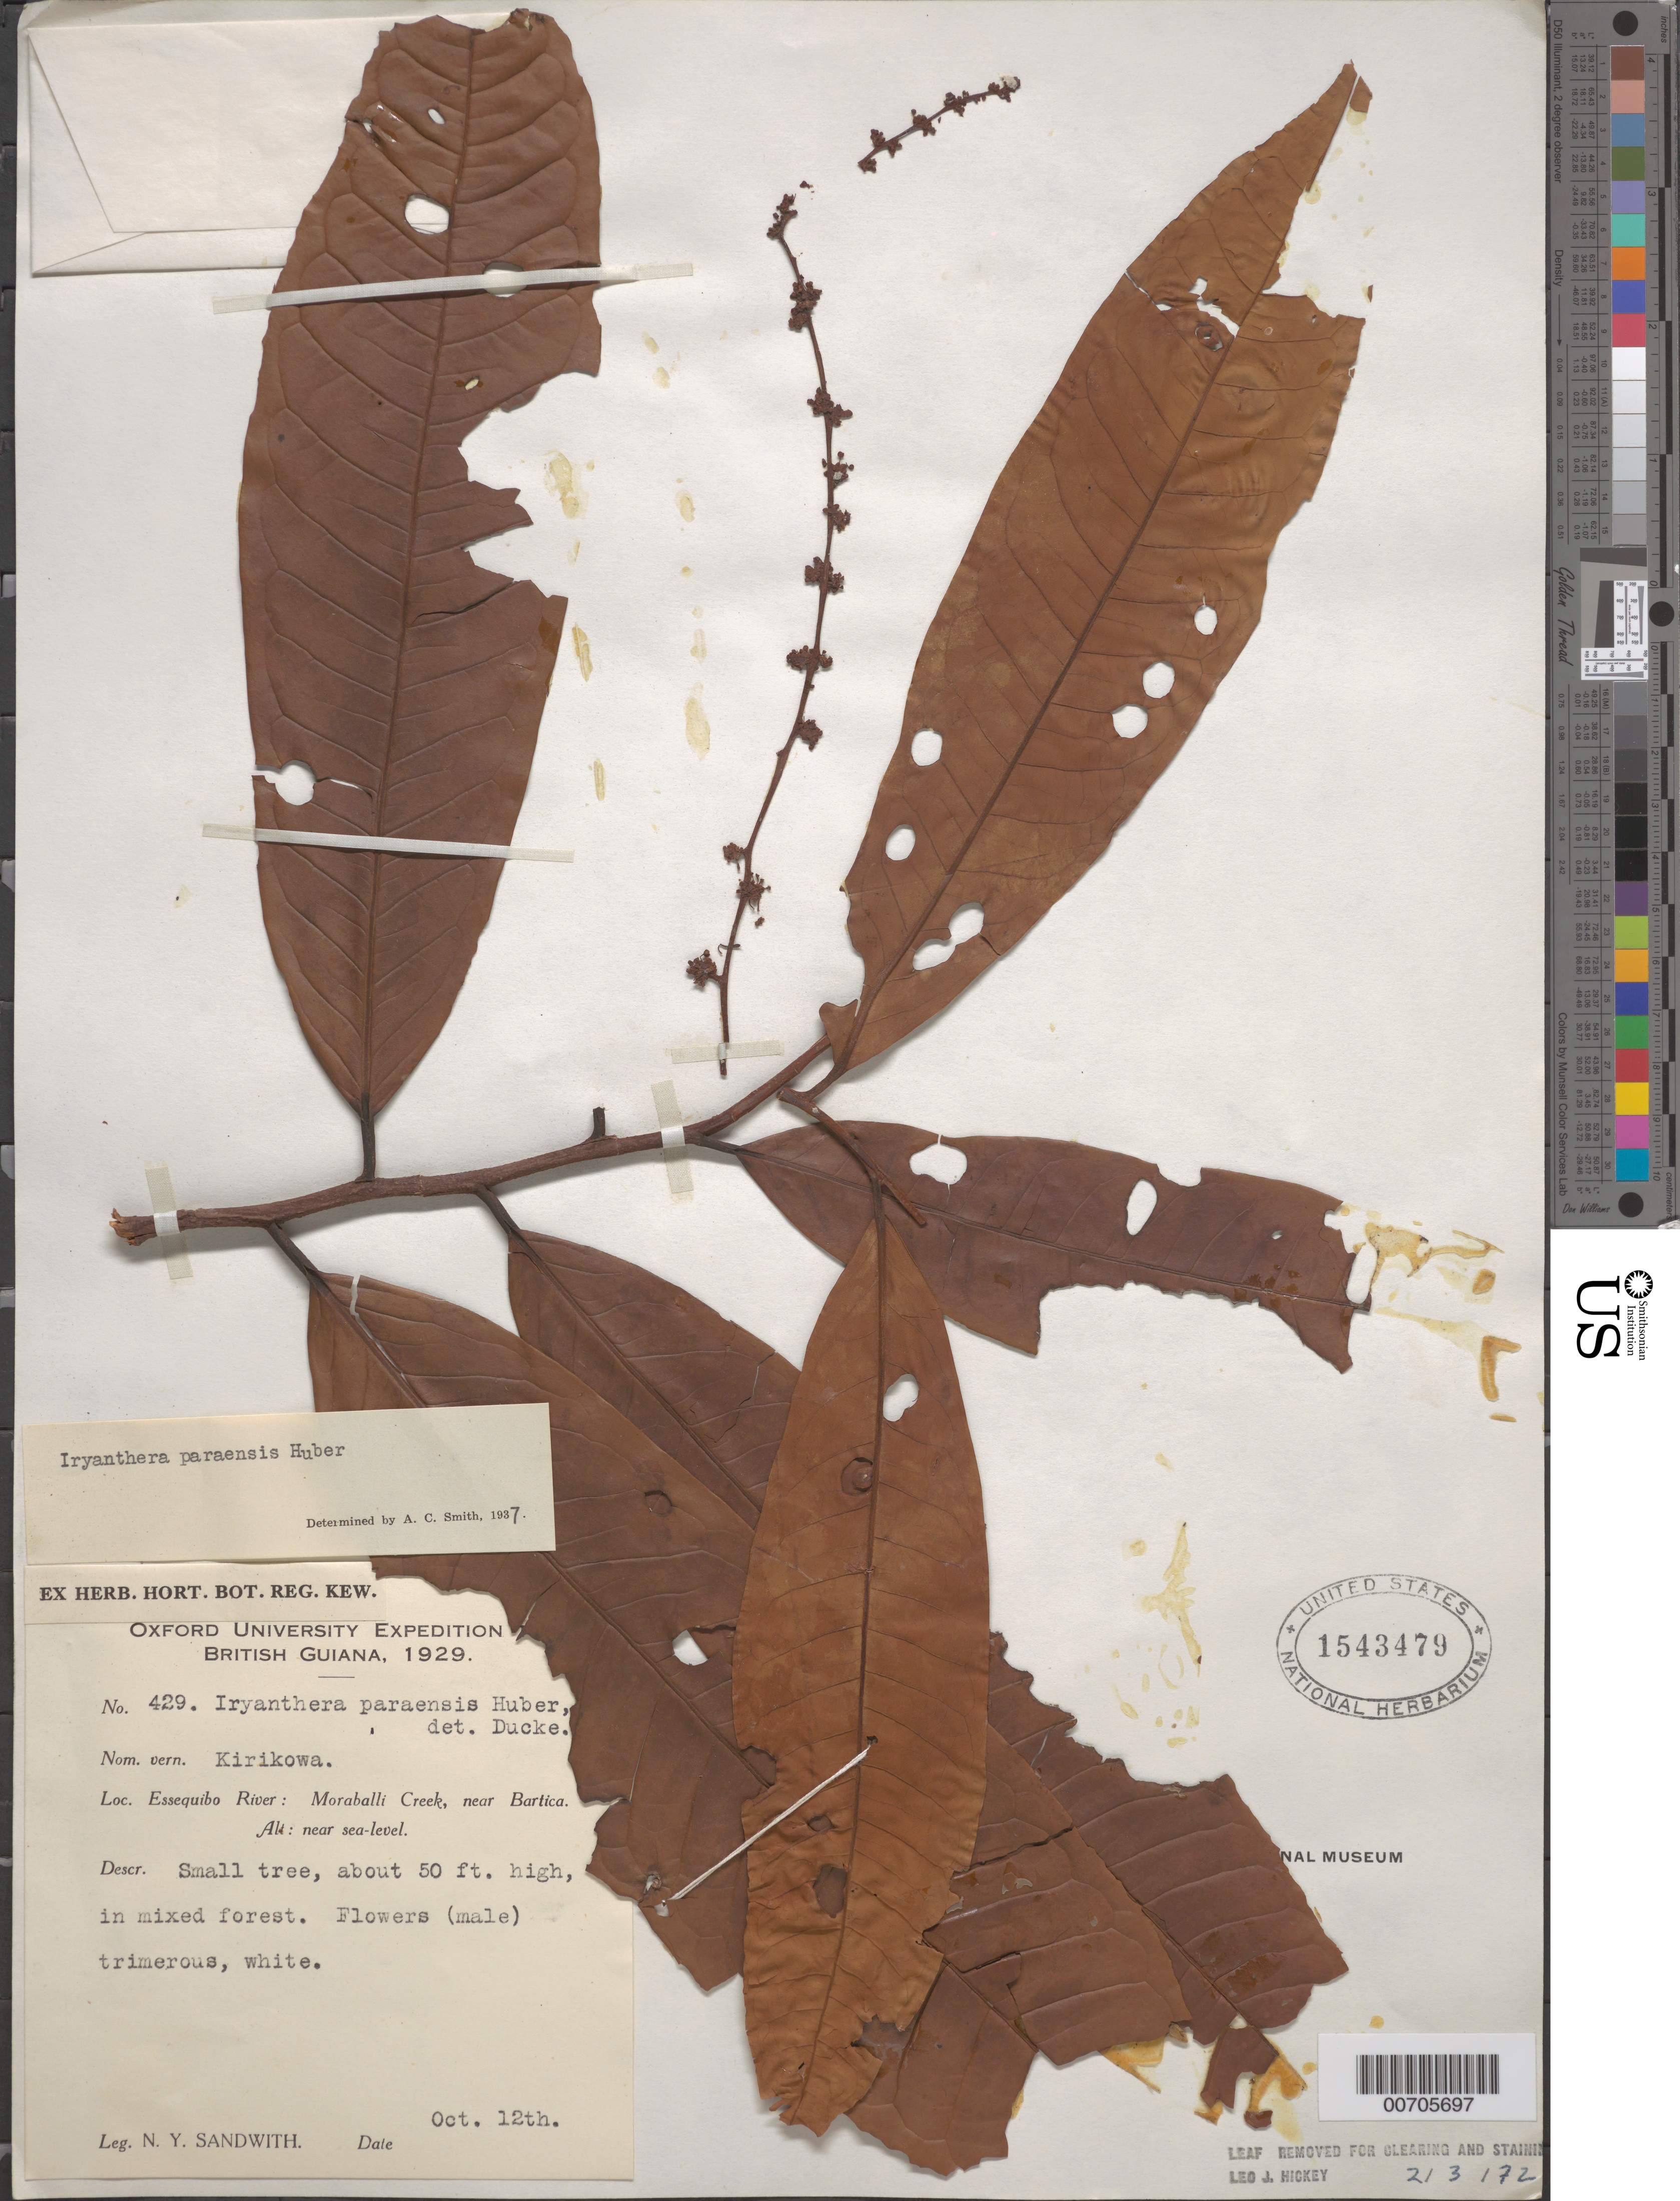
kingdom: Plantae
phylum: Tracheophyta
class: Magnoliopsida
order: Magnoliales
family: Myristicaceae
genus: Iryanthera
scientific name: Iryanthera paraensis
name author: Huber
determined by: Smith, A. C.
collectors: N. Y. Sandwith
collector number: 429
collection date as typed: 12-Oct-29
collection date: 1929-10-12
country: Guyana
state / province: U. Demerara-Berbice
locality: Moraballi Creek, Essequibo R., near Bartica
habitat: Mixed forest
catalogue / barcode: US 1543479